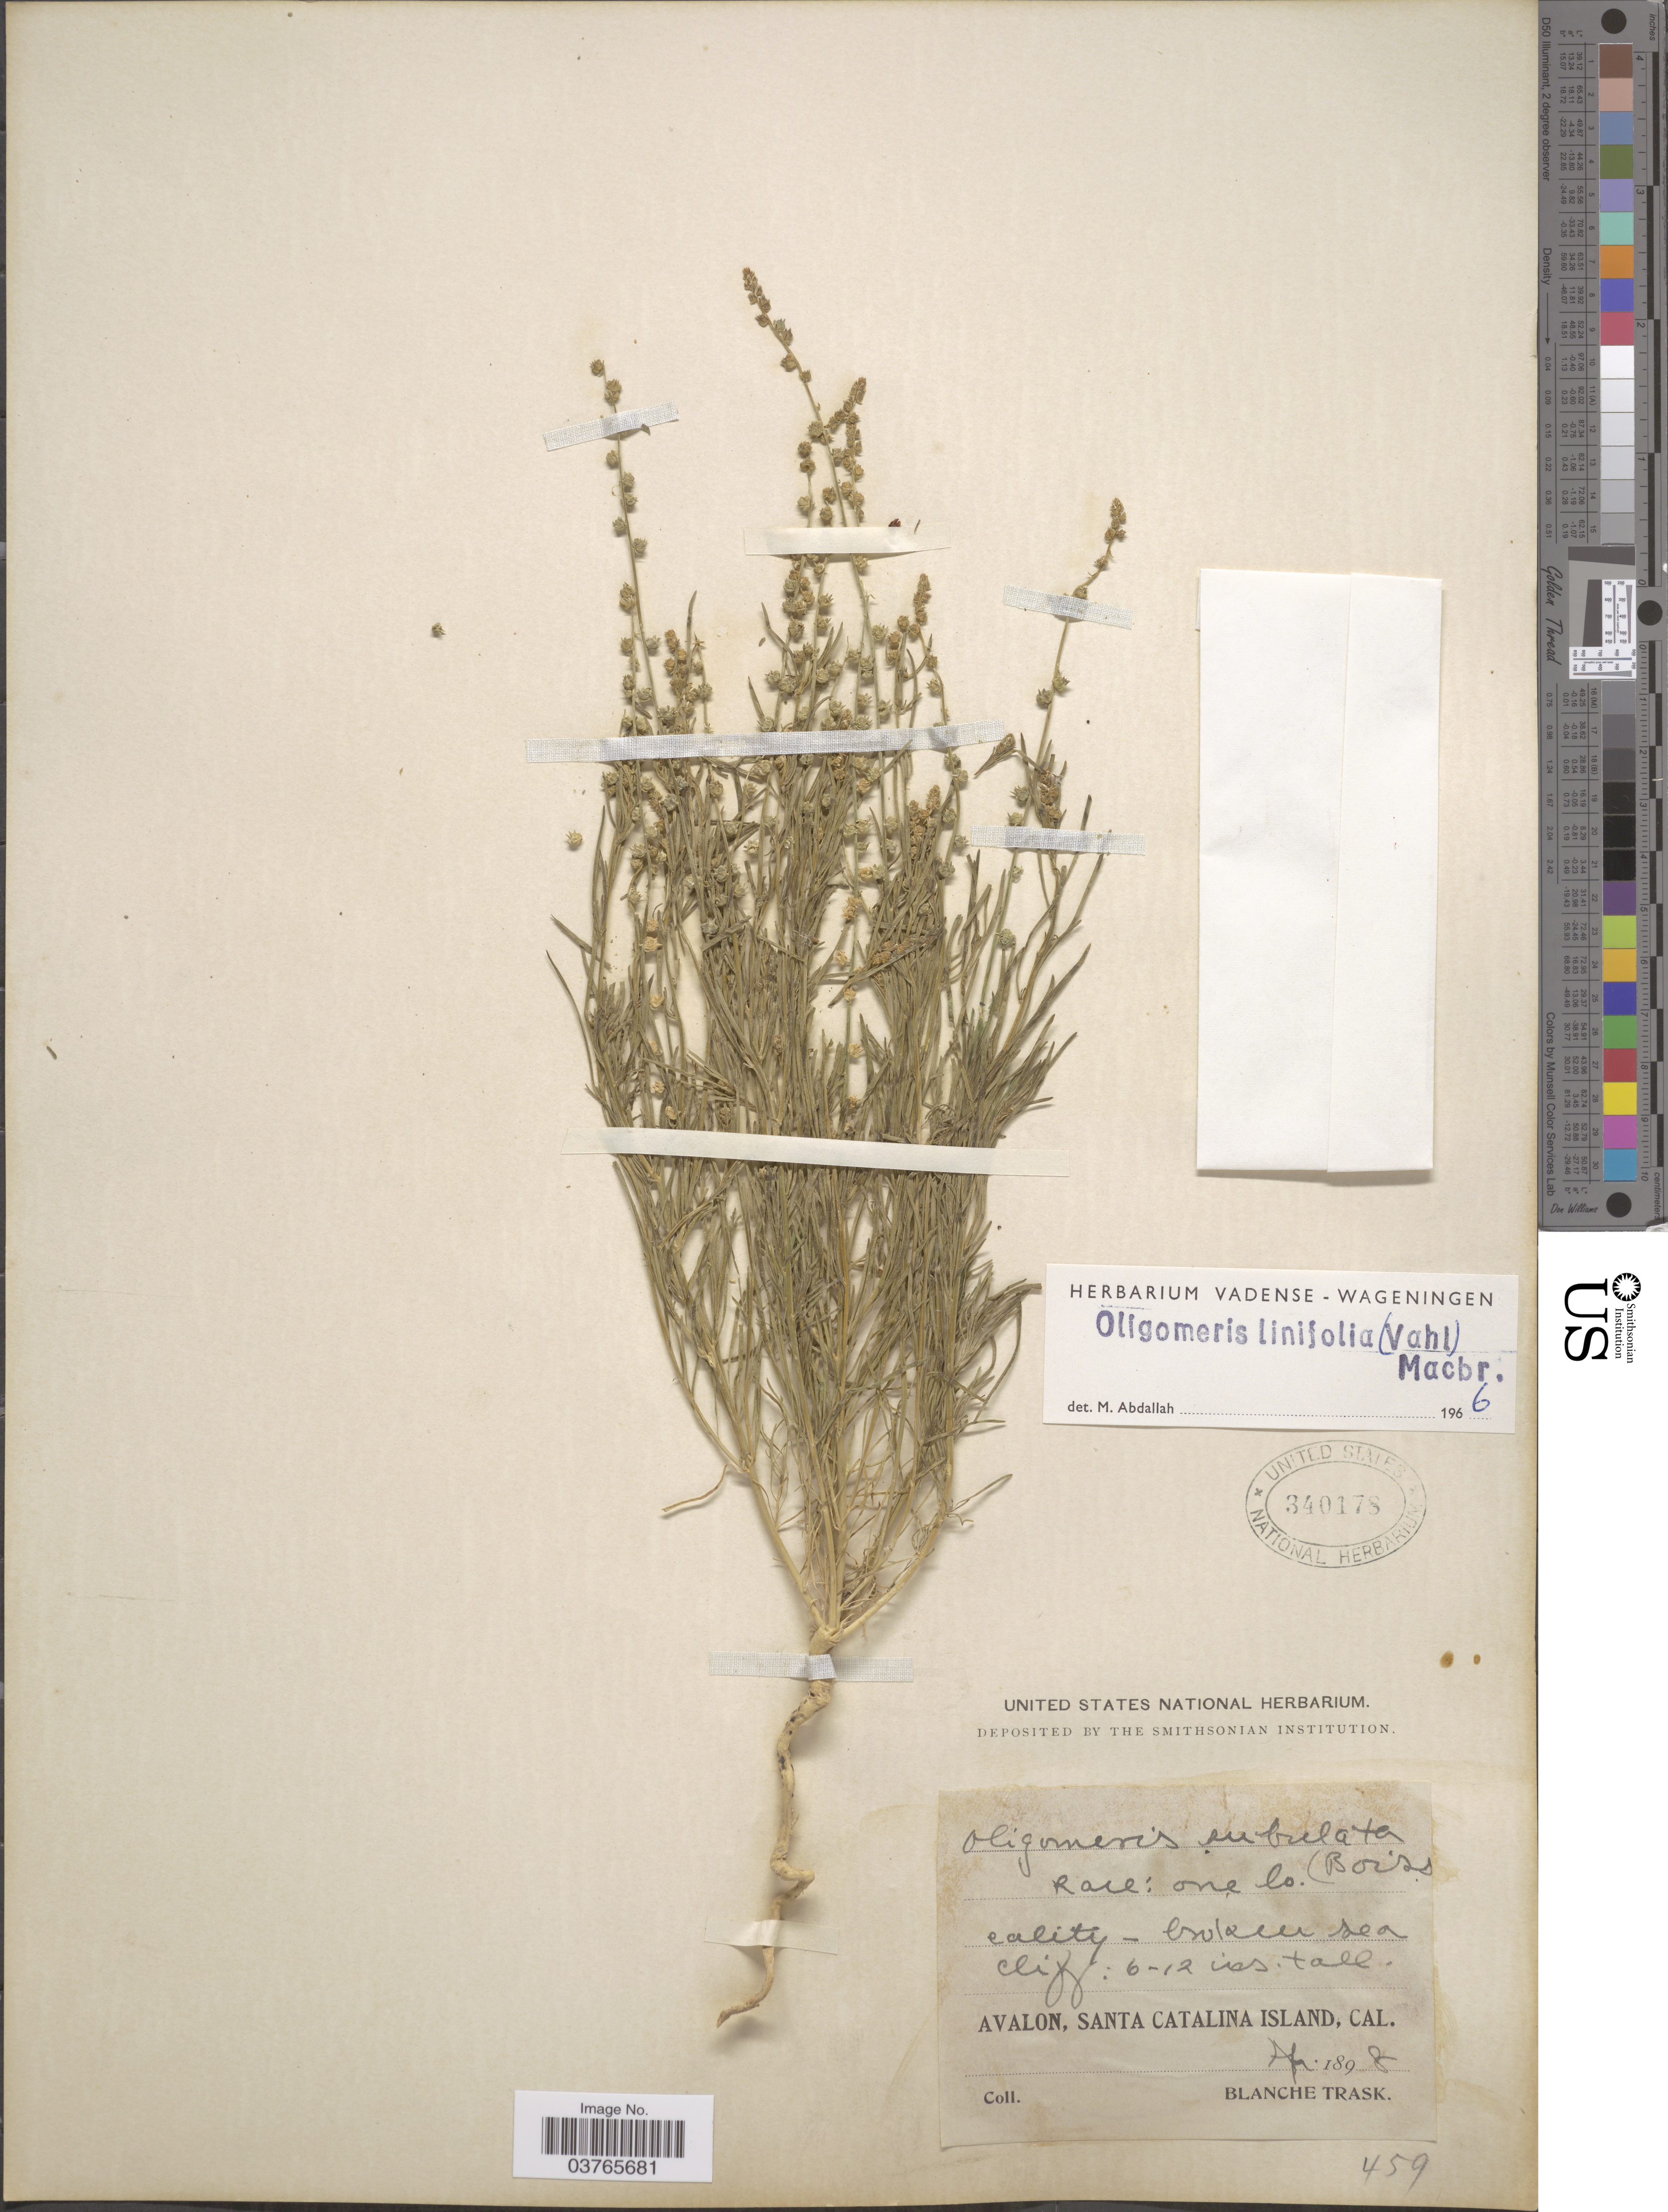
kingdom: Plantae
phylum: Tracheophyta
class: Magnoliopsida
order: Brassicales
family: Resedaceae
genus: Oligomeris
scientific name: Oligomeris linifolia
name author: (Vahl) J.F. Macbr.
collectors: B. Trask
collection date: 1898-02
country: United States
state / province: California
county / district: Los Angeles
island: Santa Catalina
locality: Avalon, Santa Catalina Island.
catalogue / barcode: US 340178